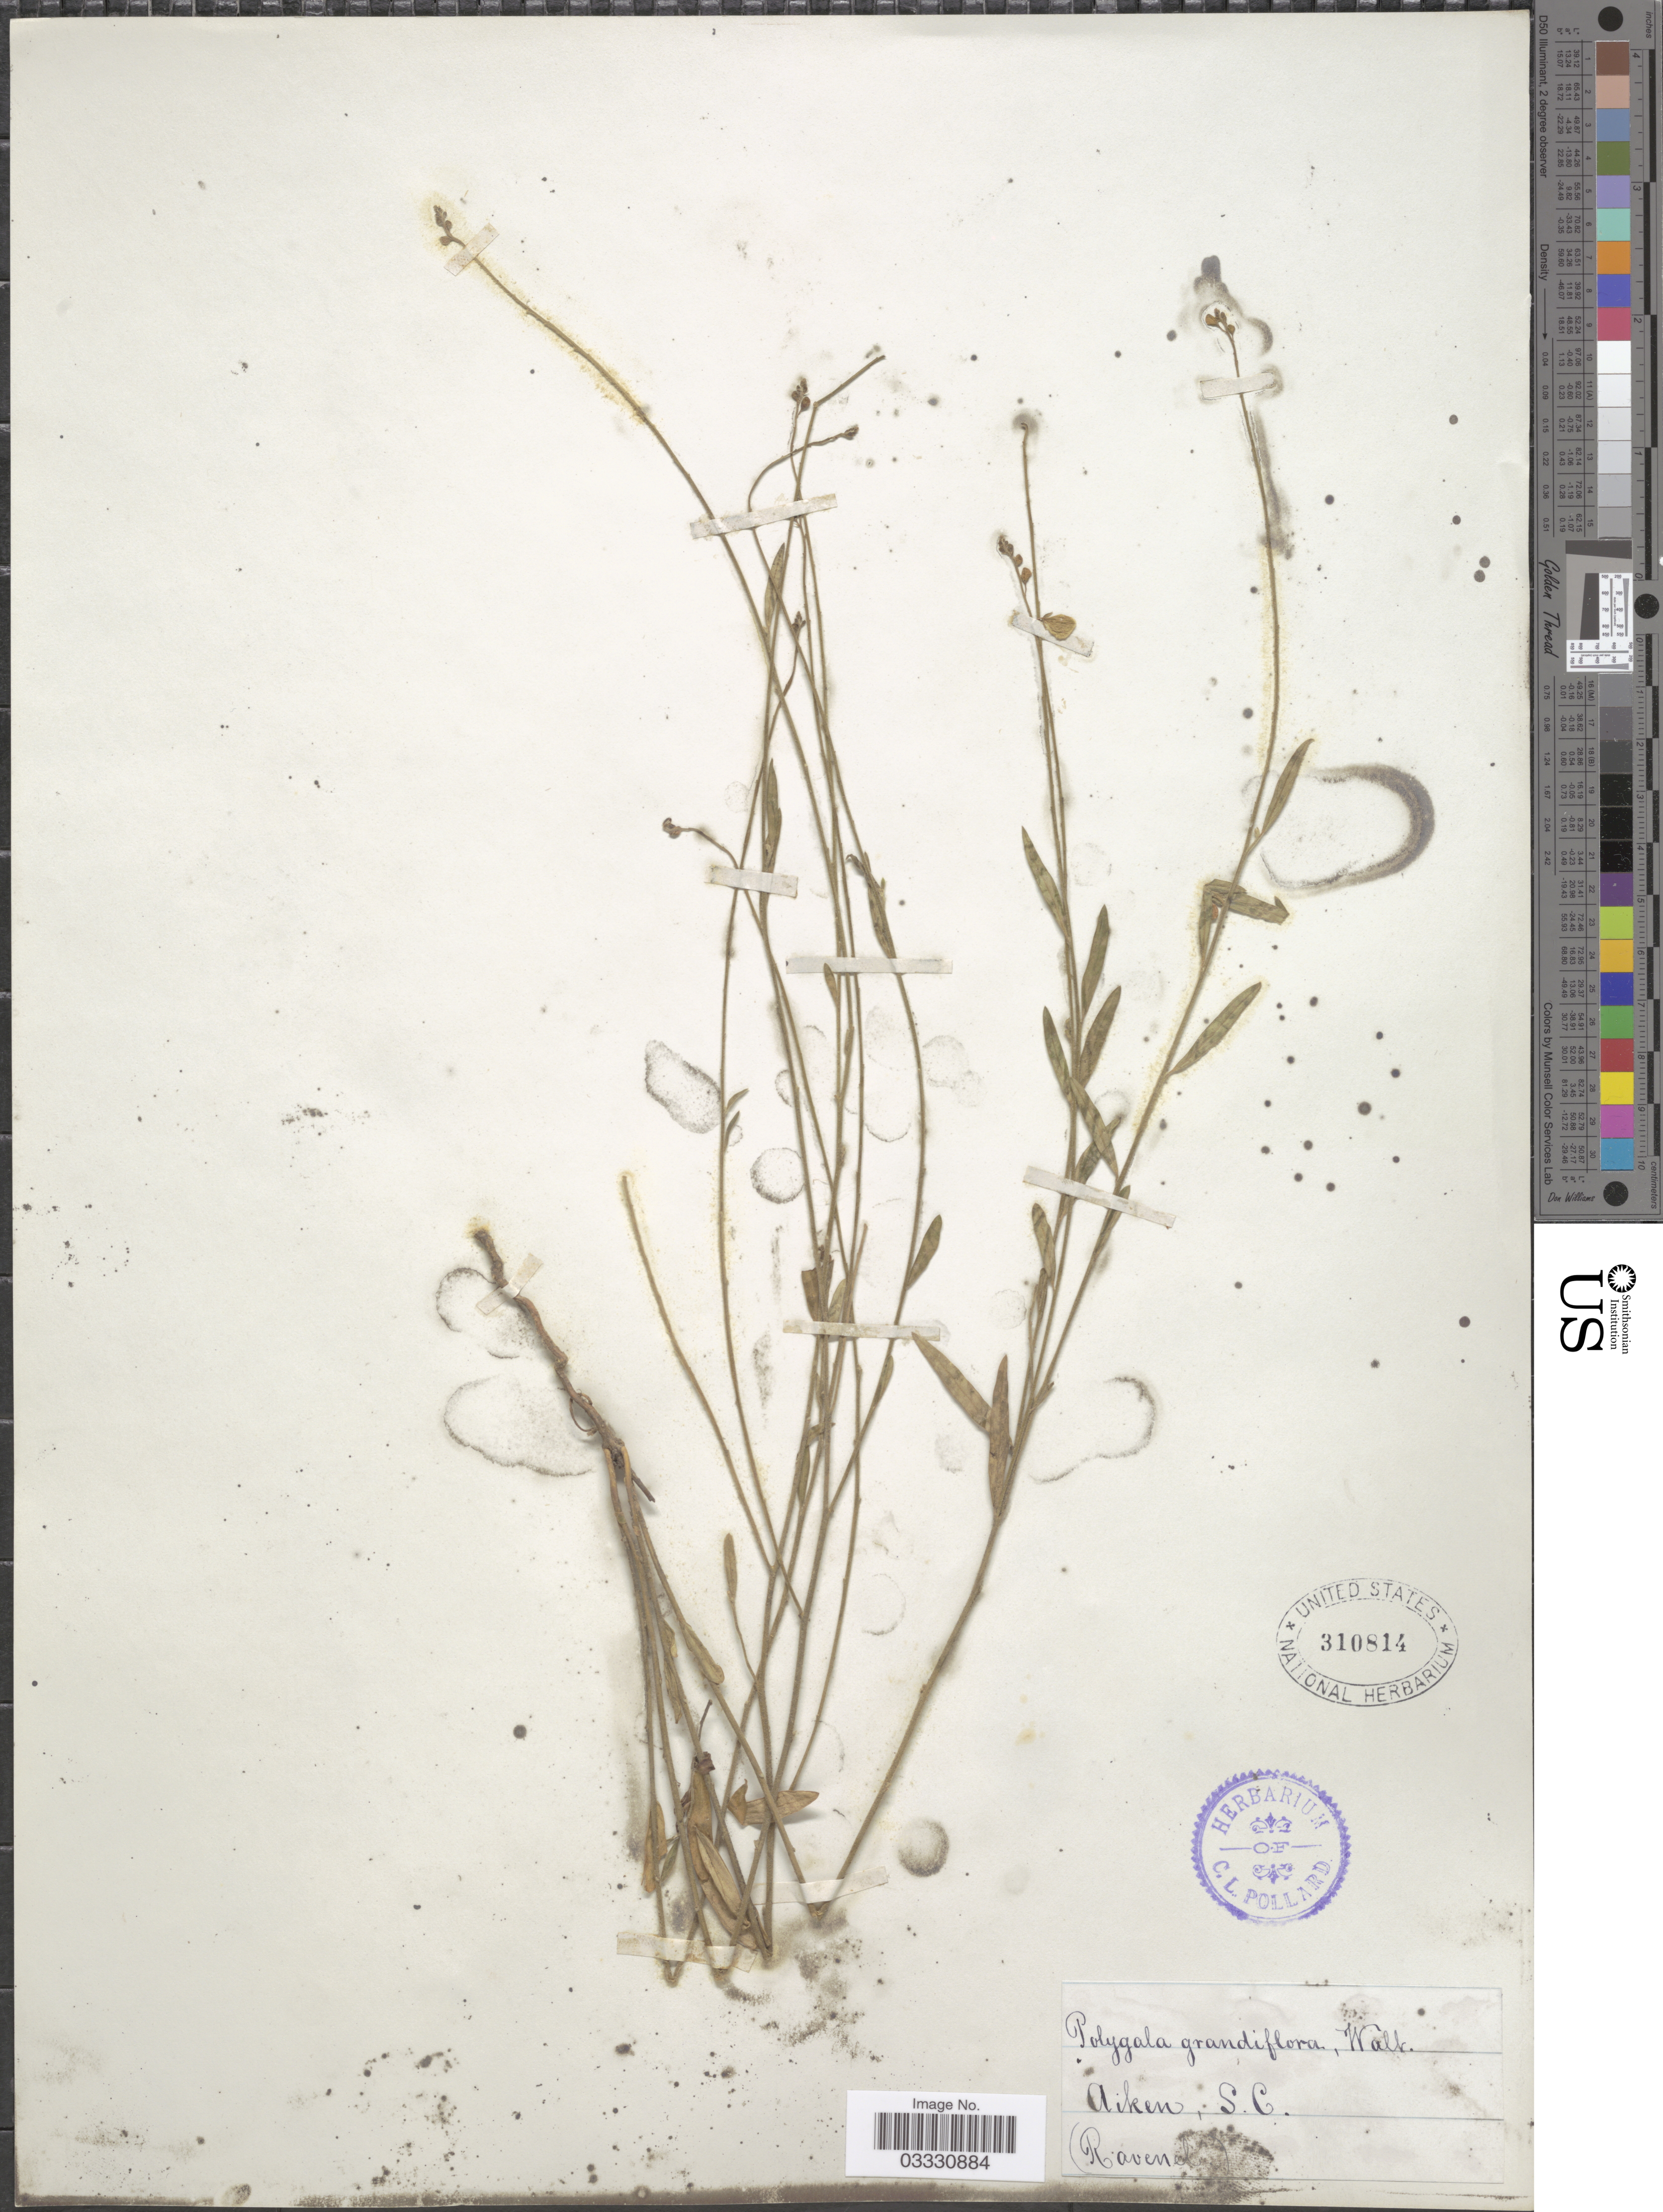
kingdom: Plantae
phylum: Tracheophyta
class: Magnoliopsida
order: Fabales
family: Polygalaceae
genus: Polygala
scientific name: Polygala grandiflora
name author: Walter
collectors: -. Ravenel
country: United States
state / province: South Carolina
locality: Aiken.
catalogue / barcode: US 310814